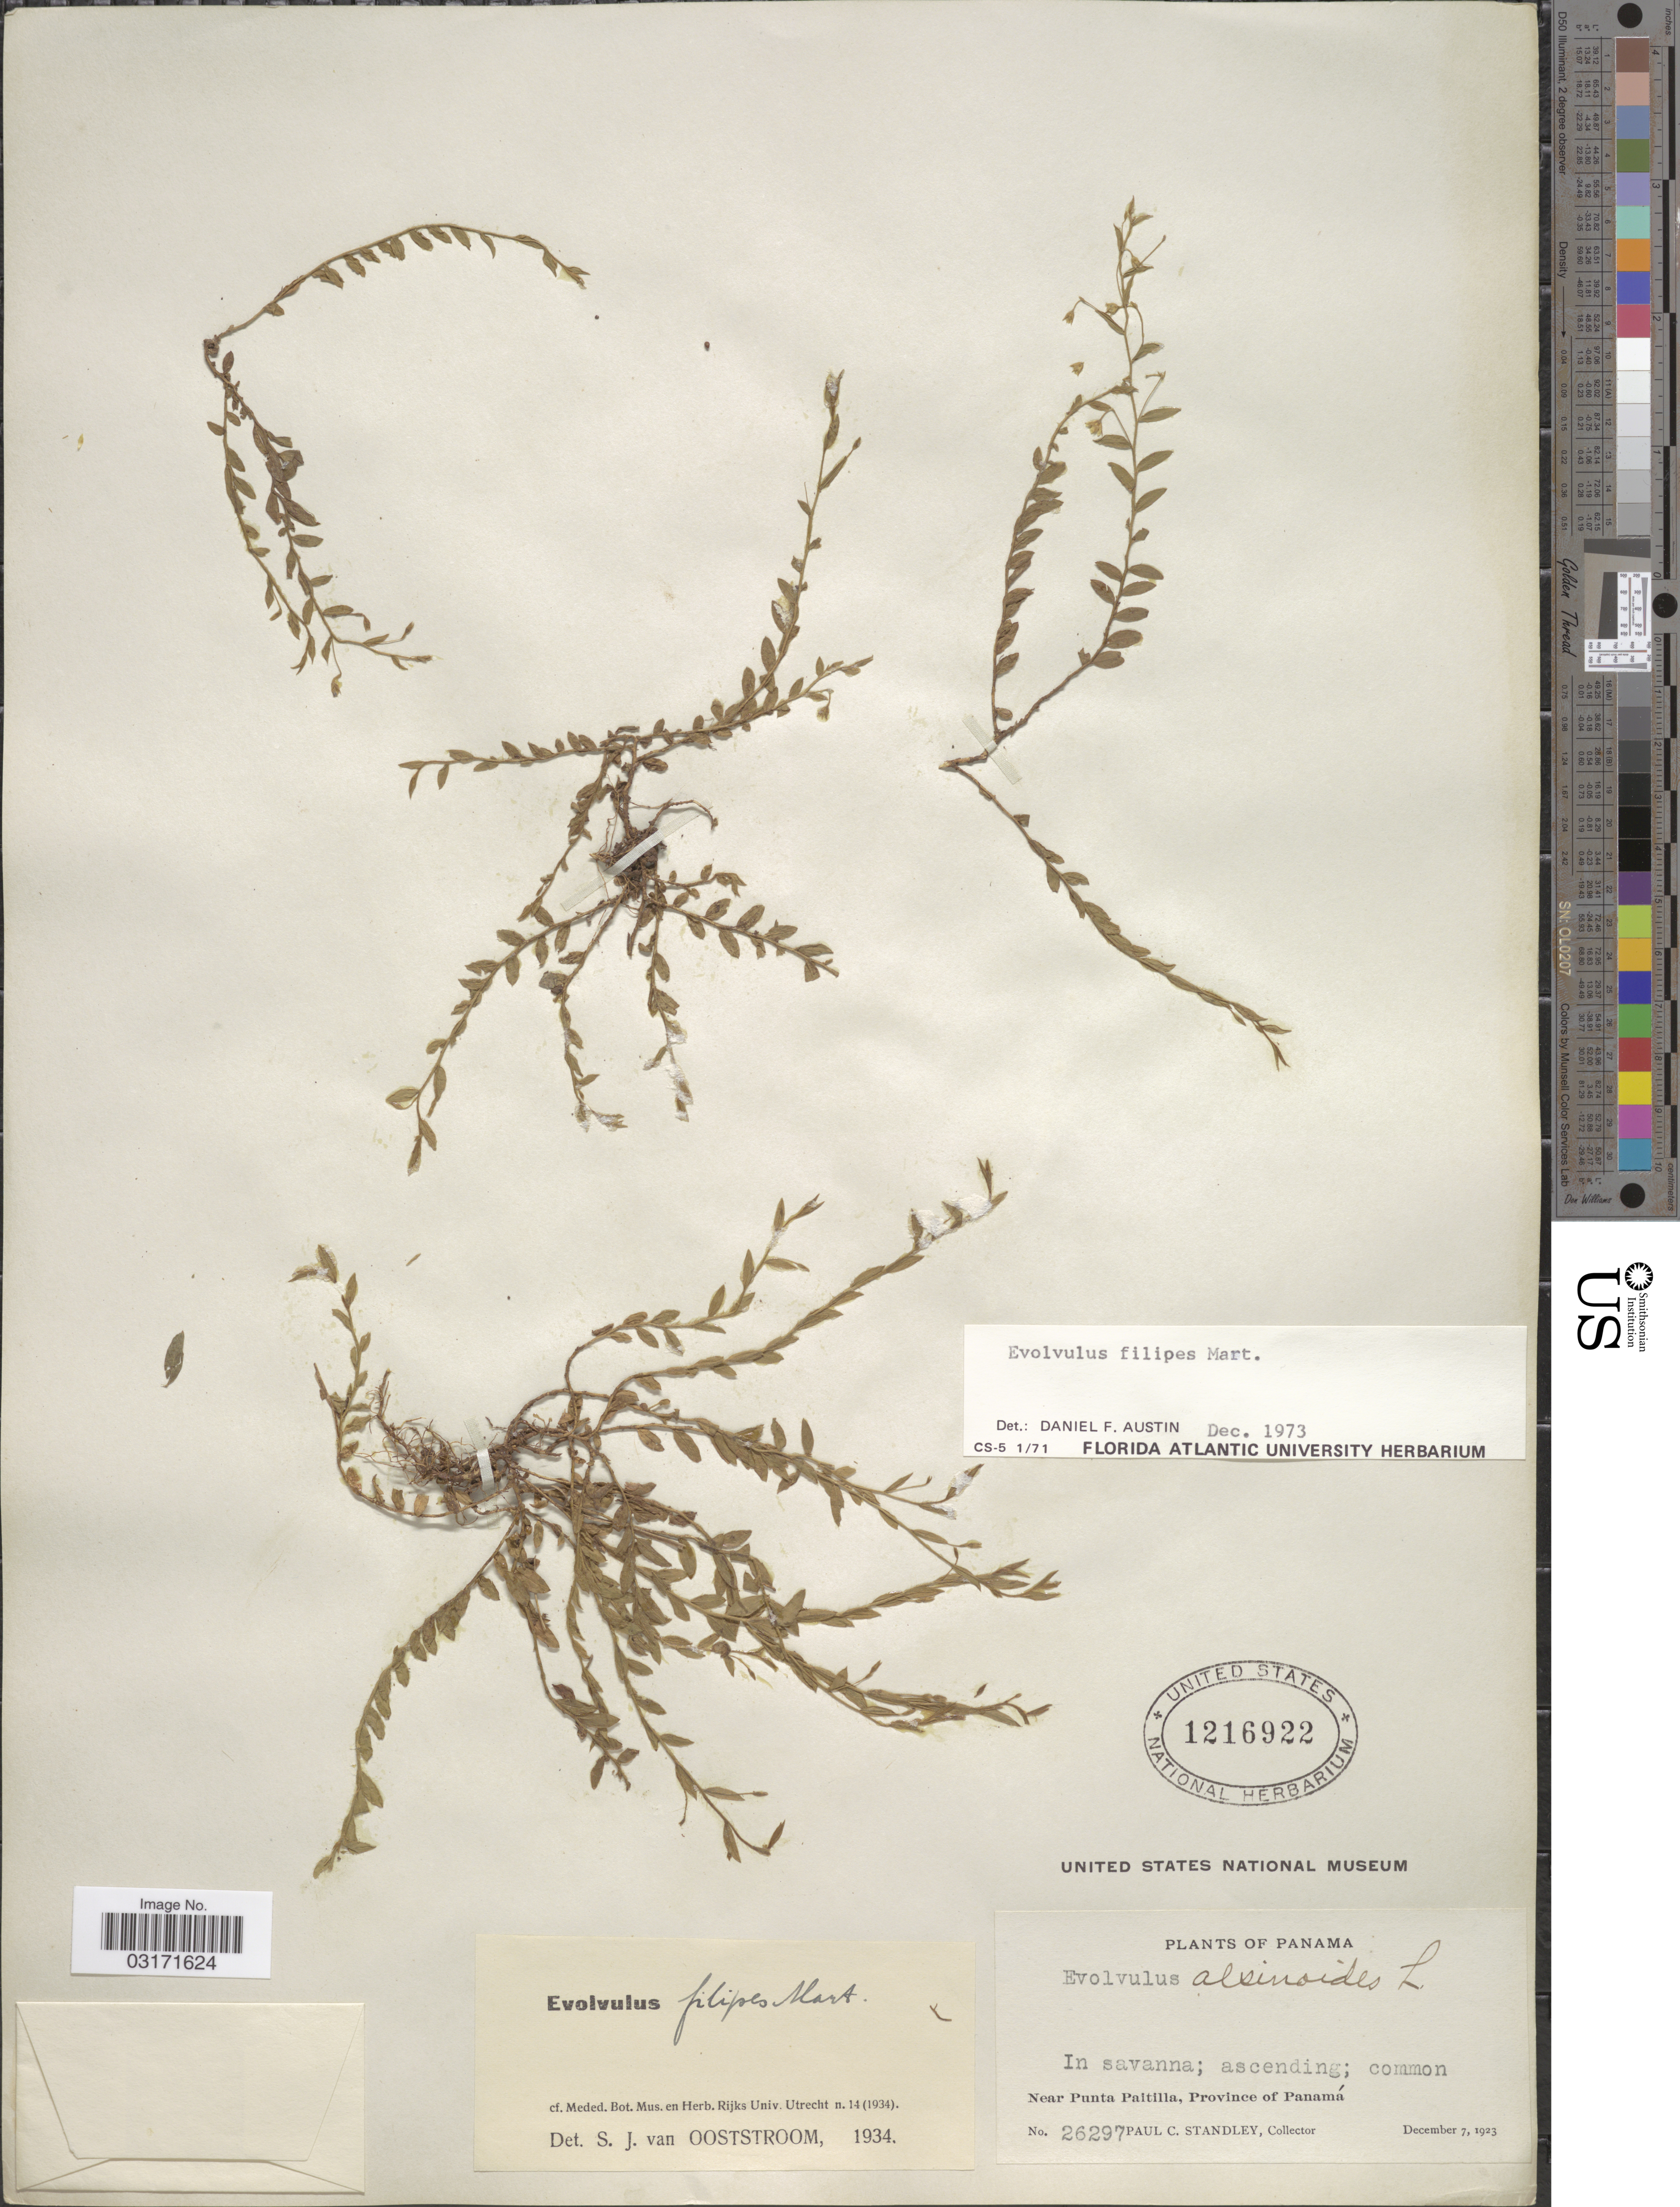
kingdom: Plantae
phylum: Tracheophyta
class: Magnoliopsida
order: Solanales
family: Convolvulaceae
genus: Evolvulus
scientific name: Evolvulus filipes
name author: Mart.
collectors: P. C. Standley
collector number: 26297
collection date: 1923-12-07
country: Panama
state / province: Panamá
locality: Near Punta Paitilla.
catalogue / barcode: US 1216922